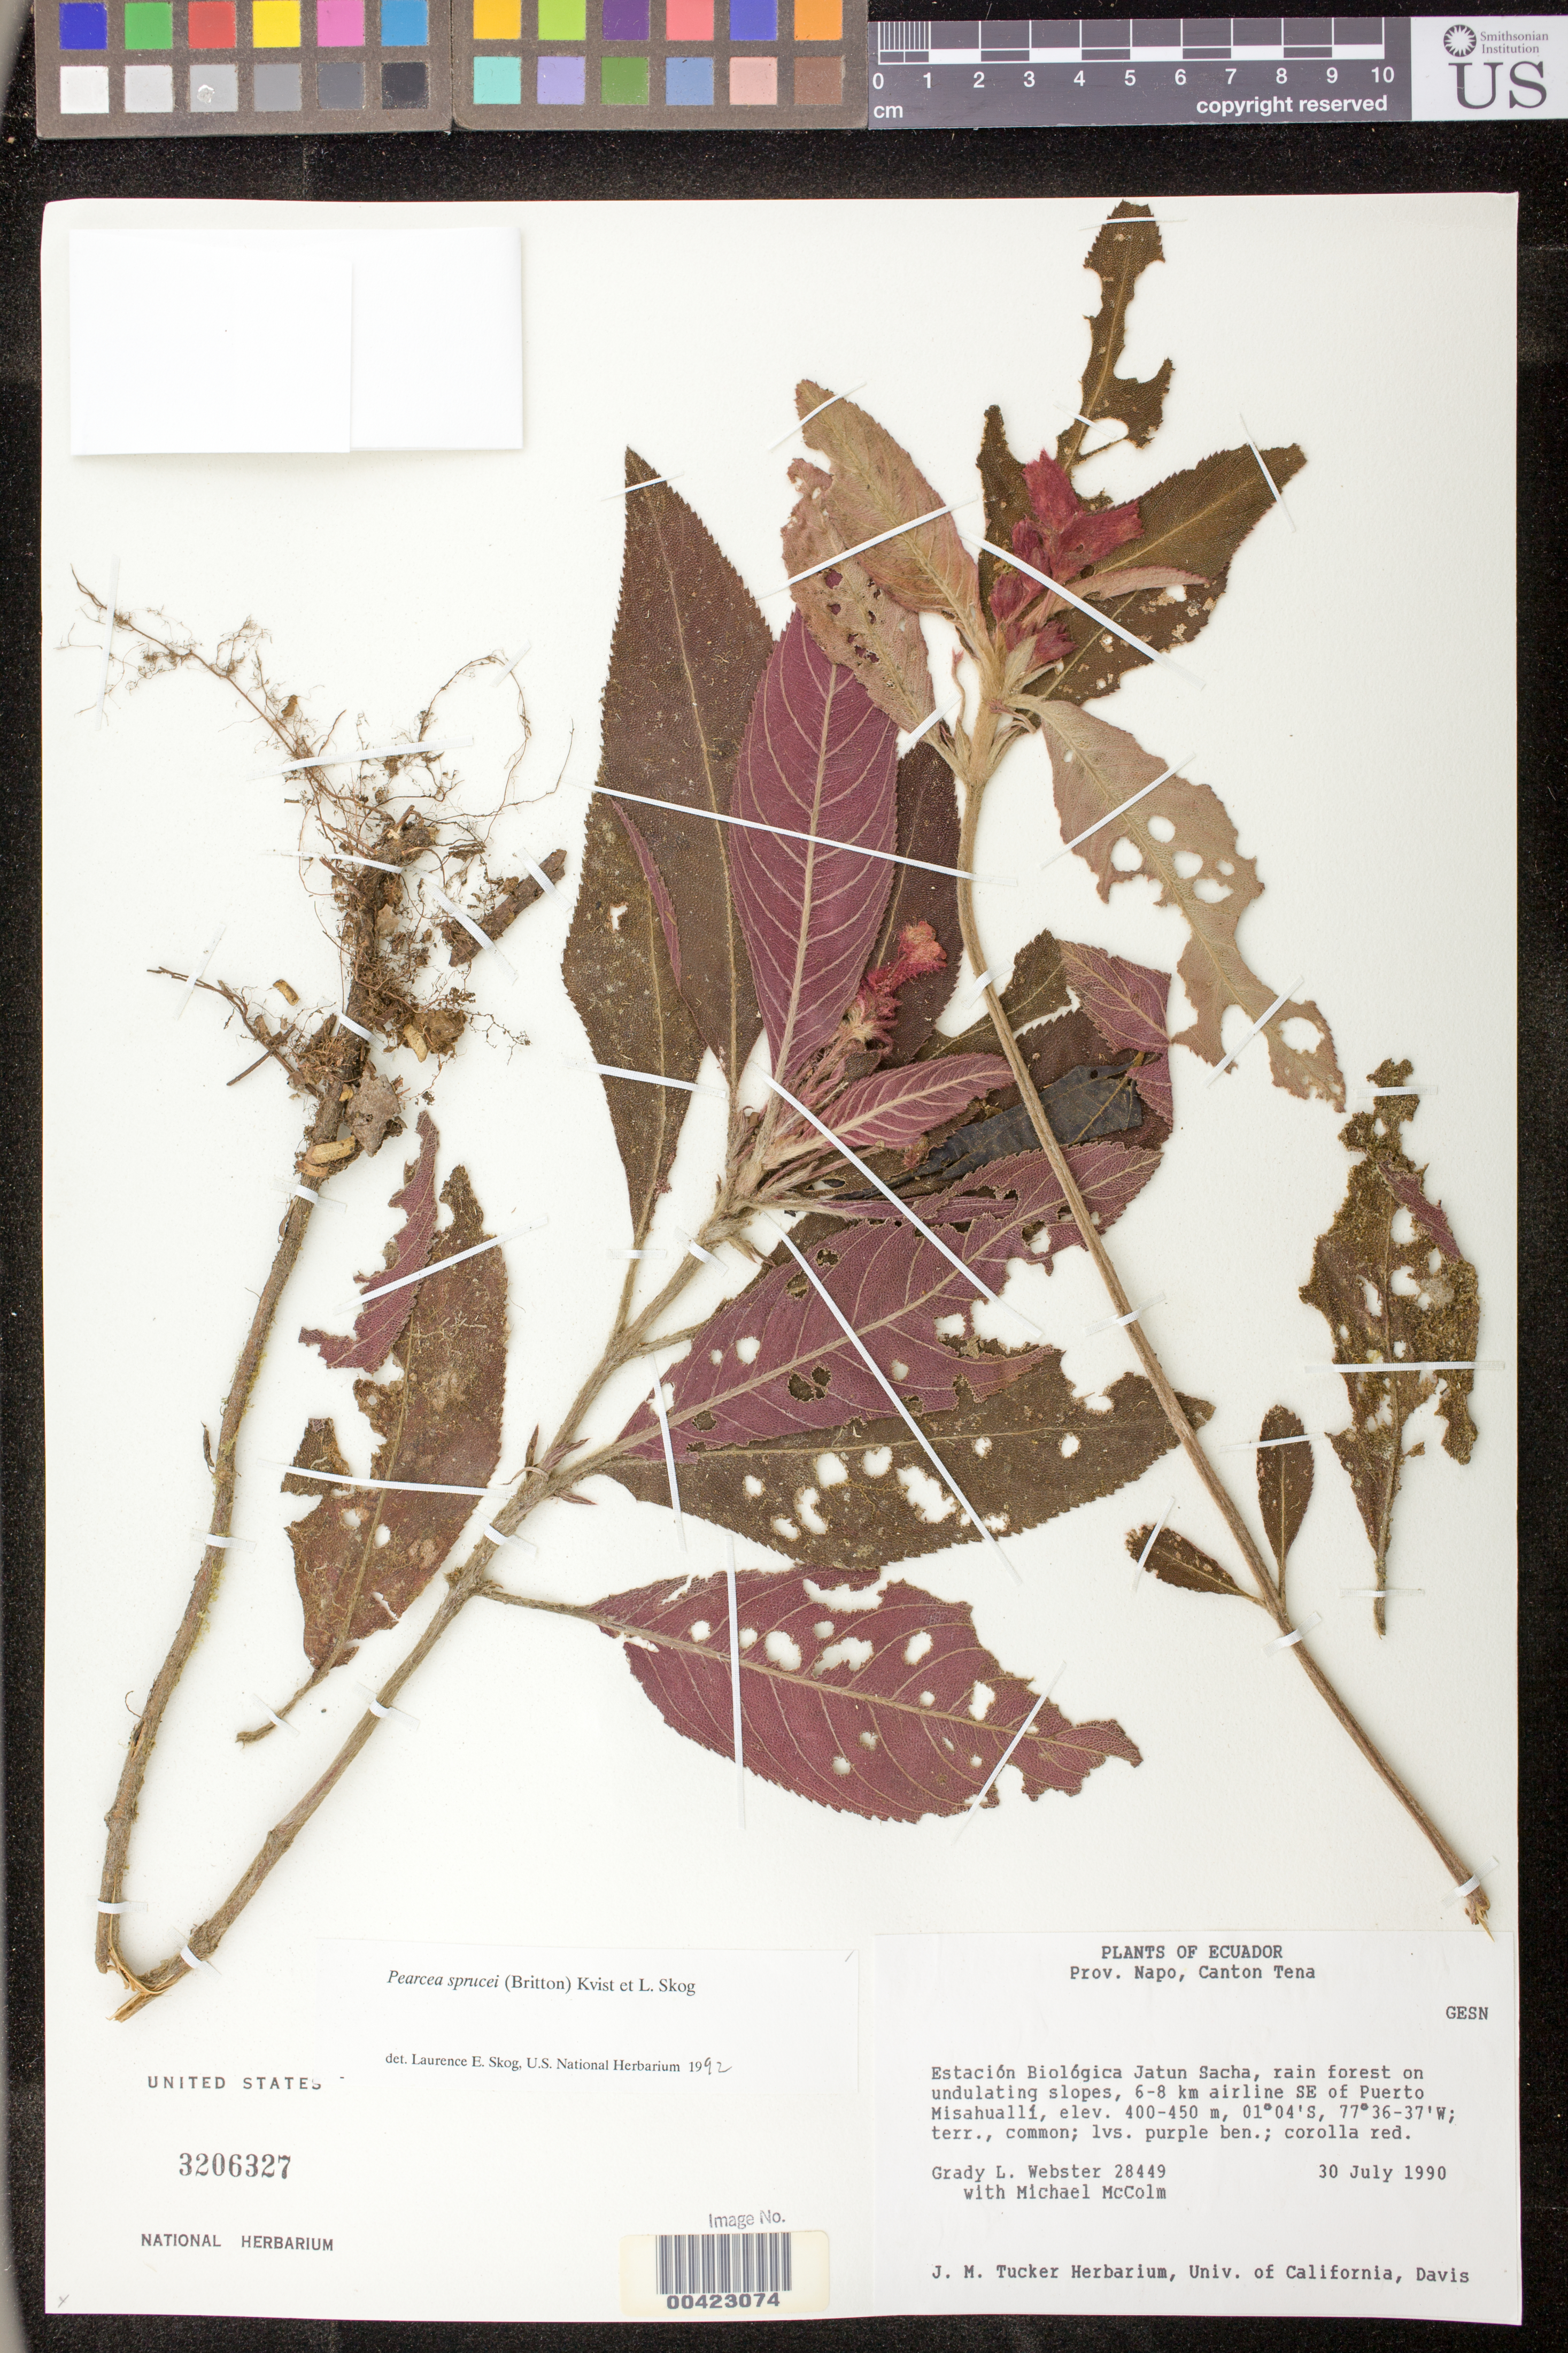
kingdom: Plantae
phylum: Tracheophyta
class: Magnoliopsida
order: Lamiales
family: Gesneriaceae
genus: Pearcea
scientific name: Pearcea sprucei var. sprucei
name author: (Britton ex Rusby) L.P. Kvist & L.E. Skog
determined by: Skog, Laurence E.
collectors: G. L. Webster & M. McColm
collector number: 28449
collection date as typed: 30 Jul 1990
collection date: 1990-07-30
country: Ecuador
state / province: Napo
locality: Canton Tena, Estación Biológica Jatun Sacha, 6-8 km airline SE of Puerto Misahuallí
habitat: Rain forest on undulating slopes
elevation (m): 400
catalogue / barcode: US 3206327